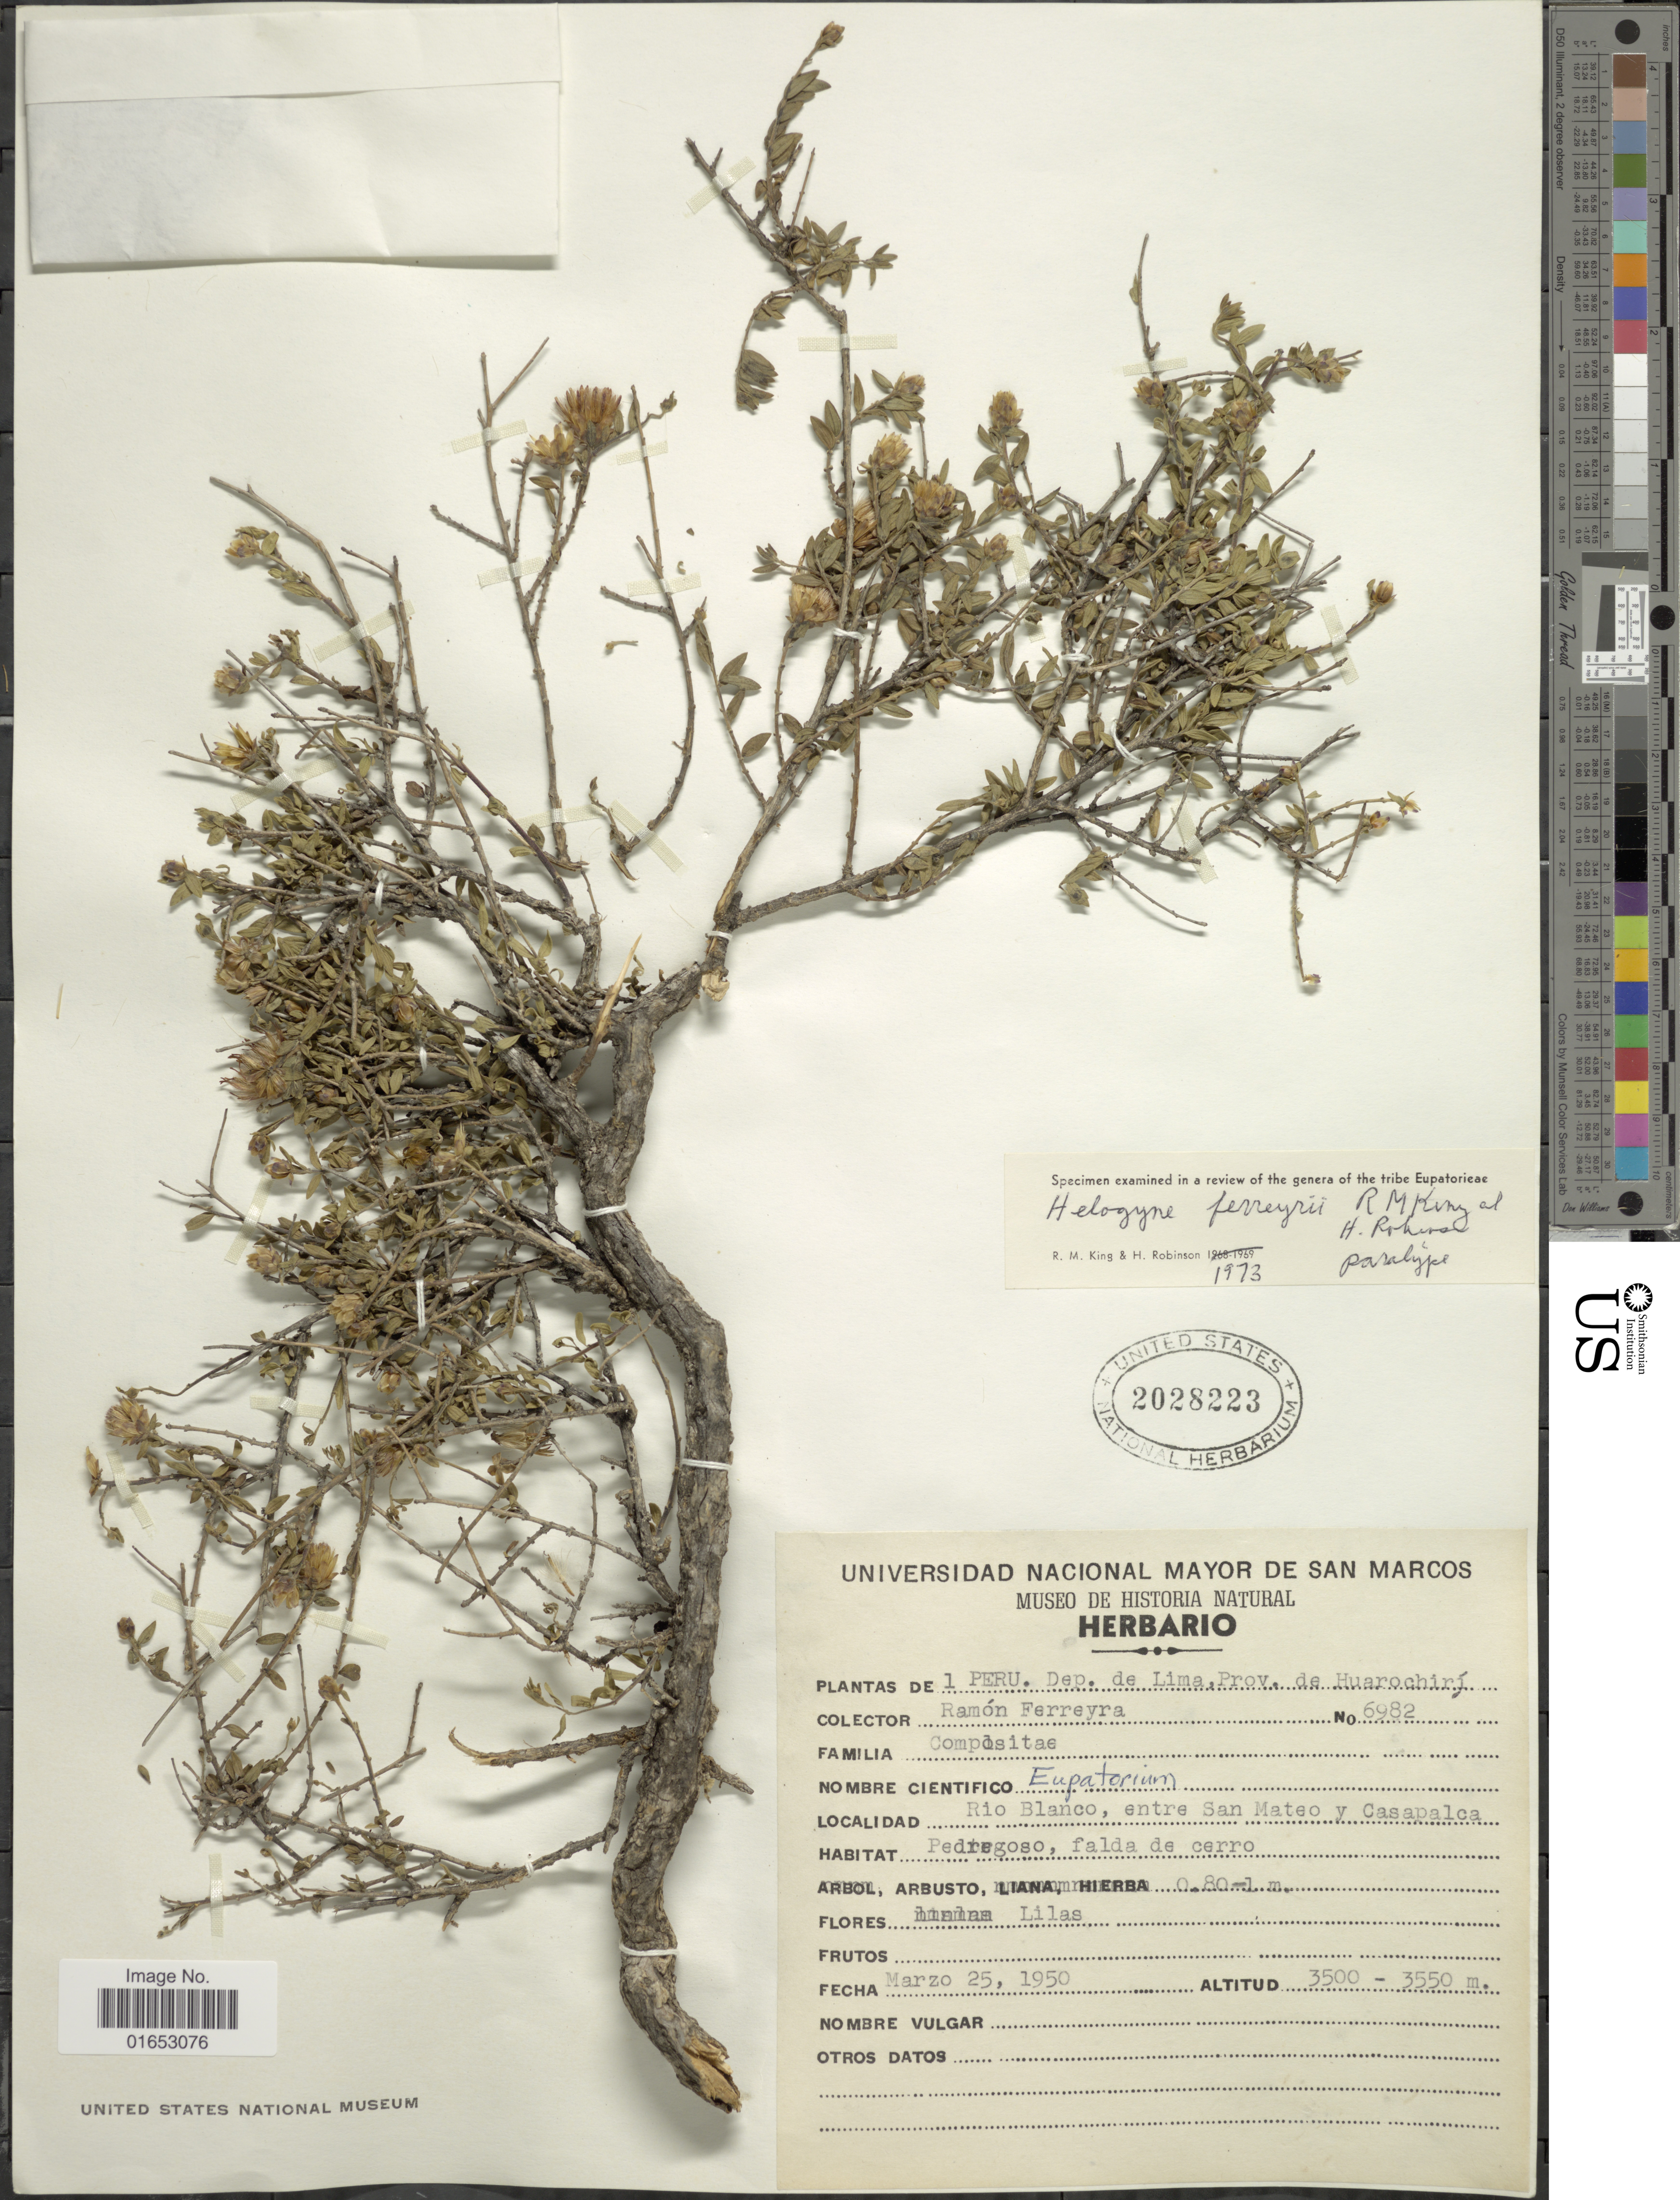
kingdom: Plantae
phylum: Tracheophyta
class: Magnoliopsida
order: Asterales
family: Asteraceae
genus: Helogyne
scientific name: Helogyne ferreyrae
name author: R.M. King & H. Rob.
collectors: R. A. Ferreyra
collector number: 6982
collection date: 1950-03-25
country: Peru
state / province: Lima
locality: Prov. de Huarochirí, Rio Blanco, entre San Mateo y Casapalca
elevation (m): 3500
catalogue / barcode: US 2028223